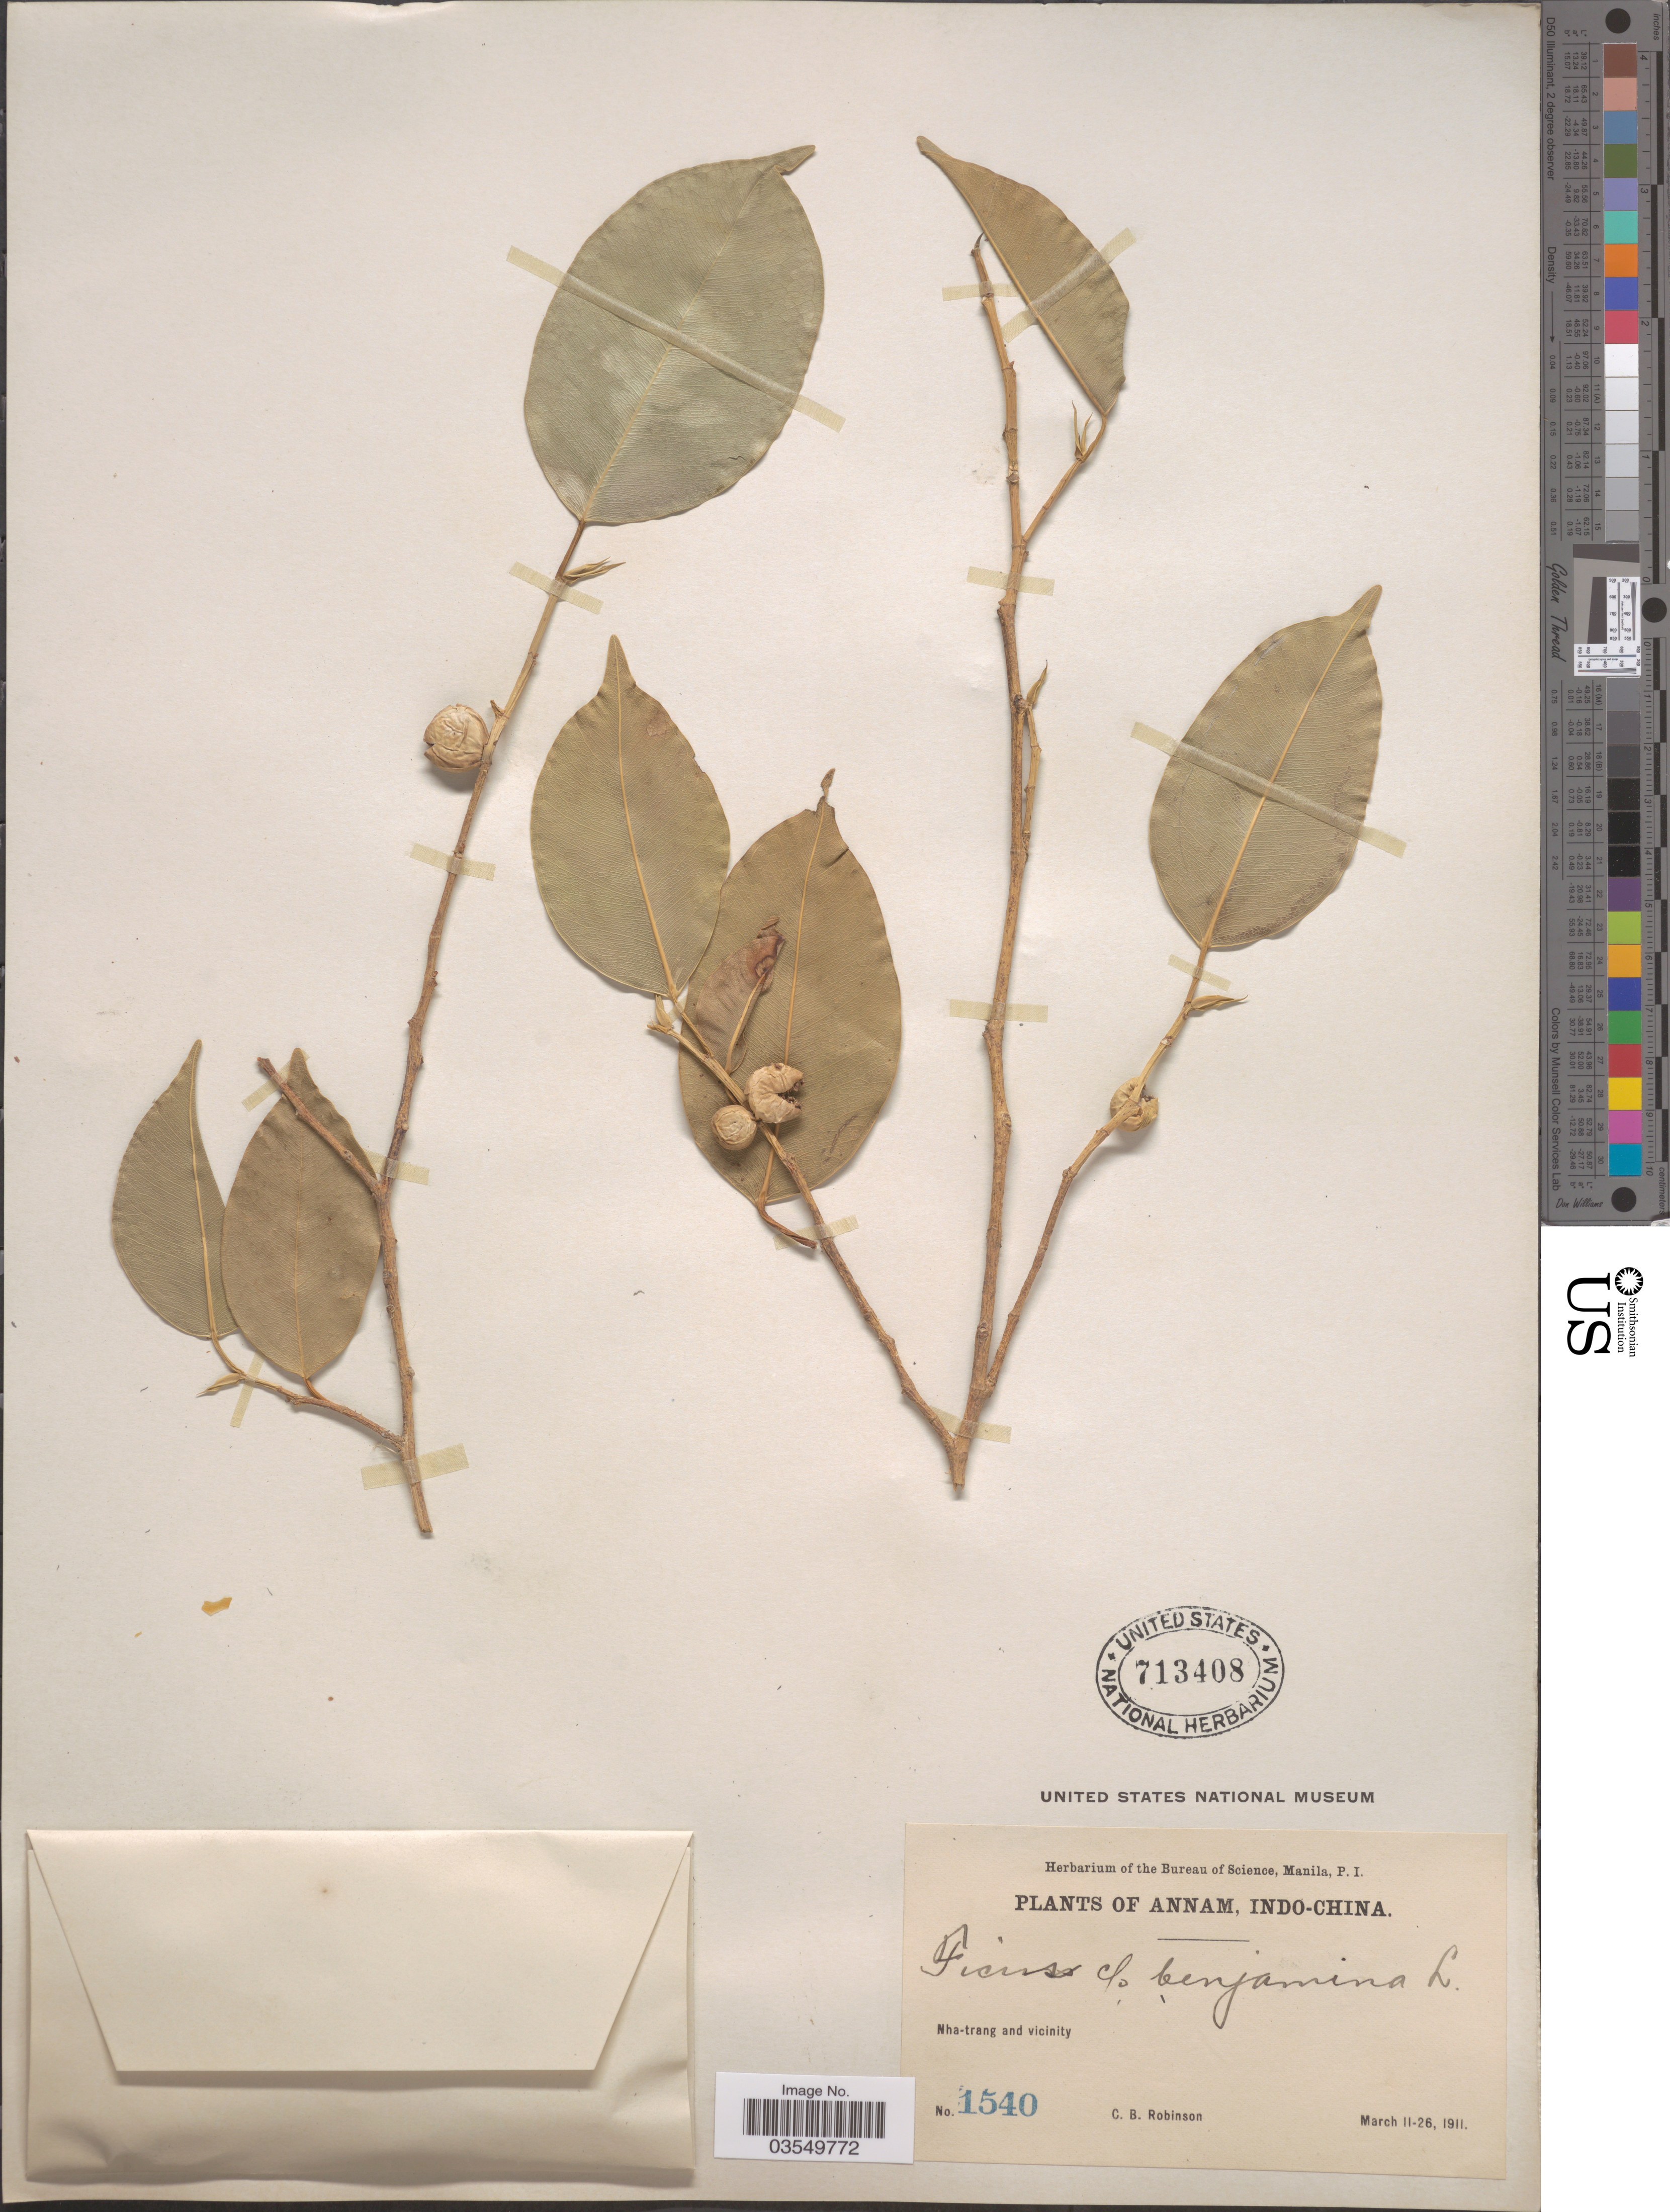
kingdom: Plantae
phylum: Tracheophyta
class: Magnoliopsida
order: Rosales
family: Moraceae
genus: Ficus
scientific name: Ficus benjamina var. benjamina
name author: L.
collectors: C. Robinson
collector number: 1540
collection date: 1911-03-11/1911-03-26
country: Vietnam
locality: Annam, Indo-China. Nha-trang and vicinity.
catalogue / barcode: US 713408